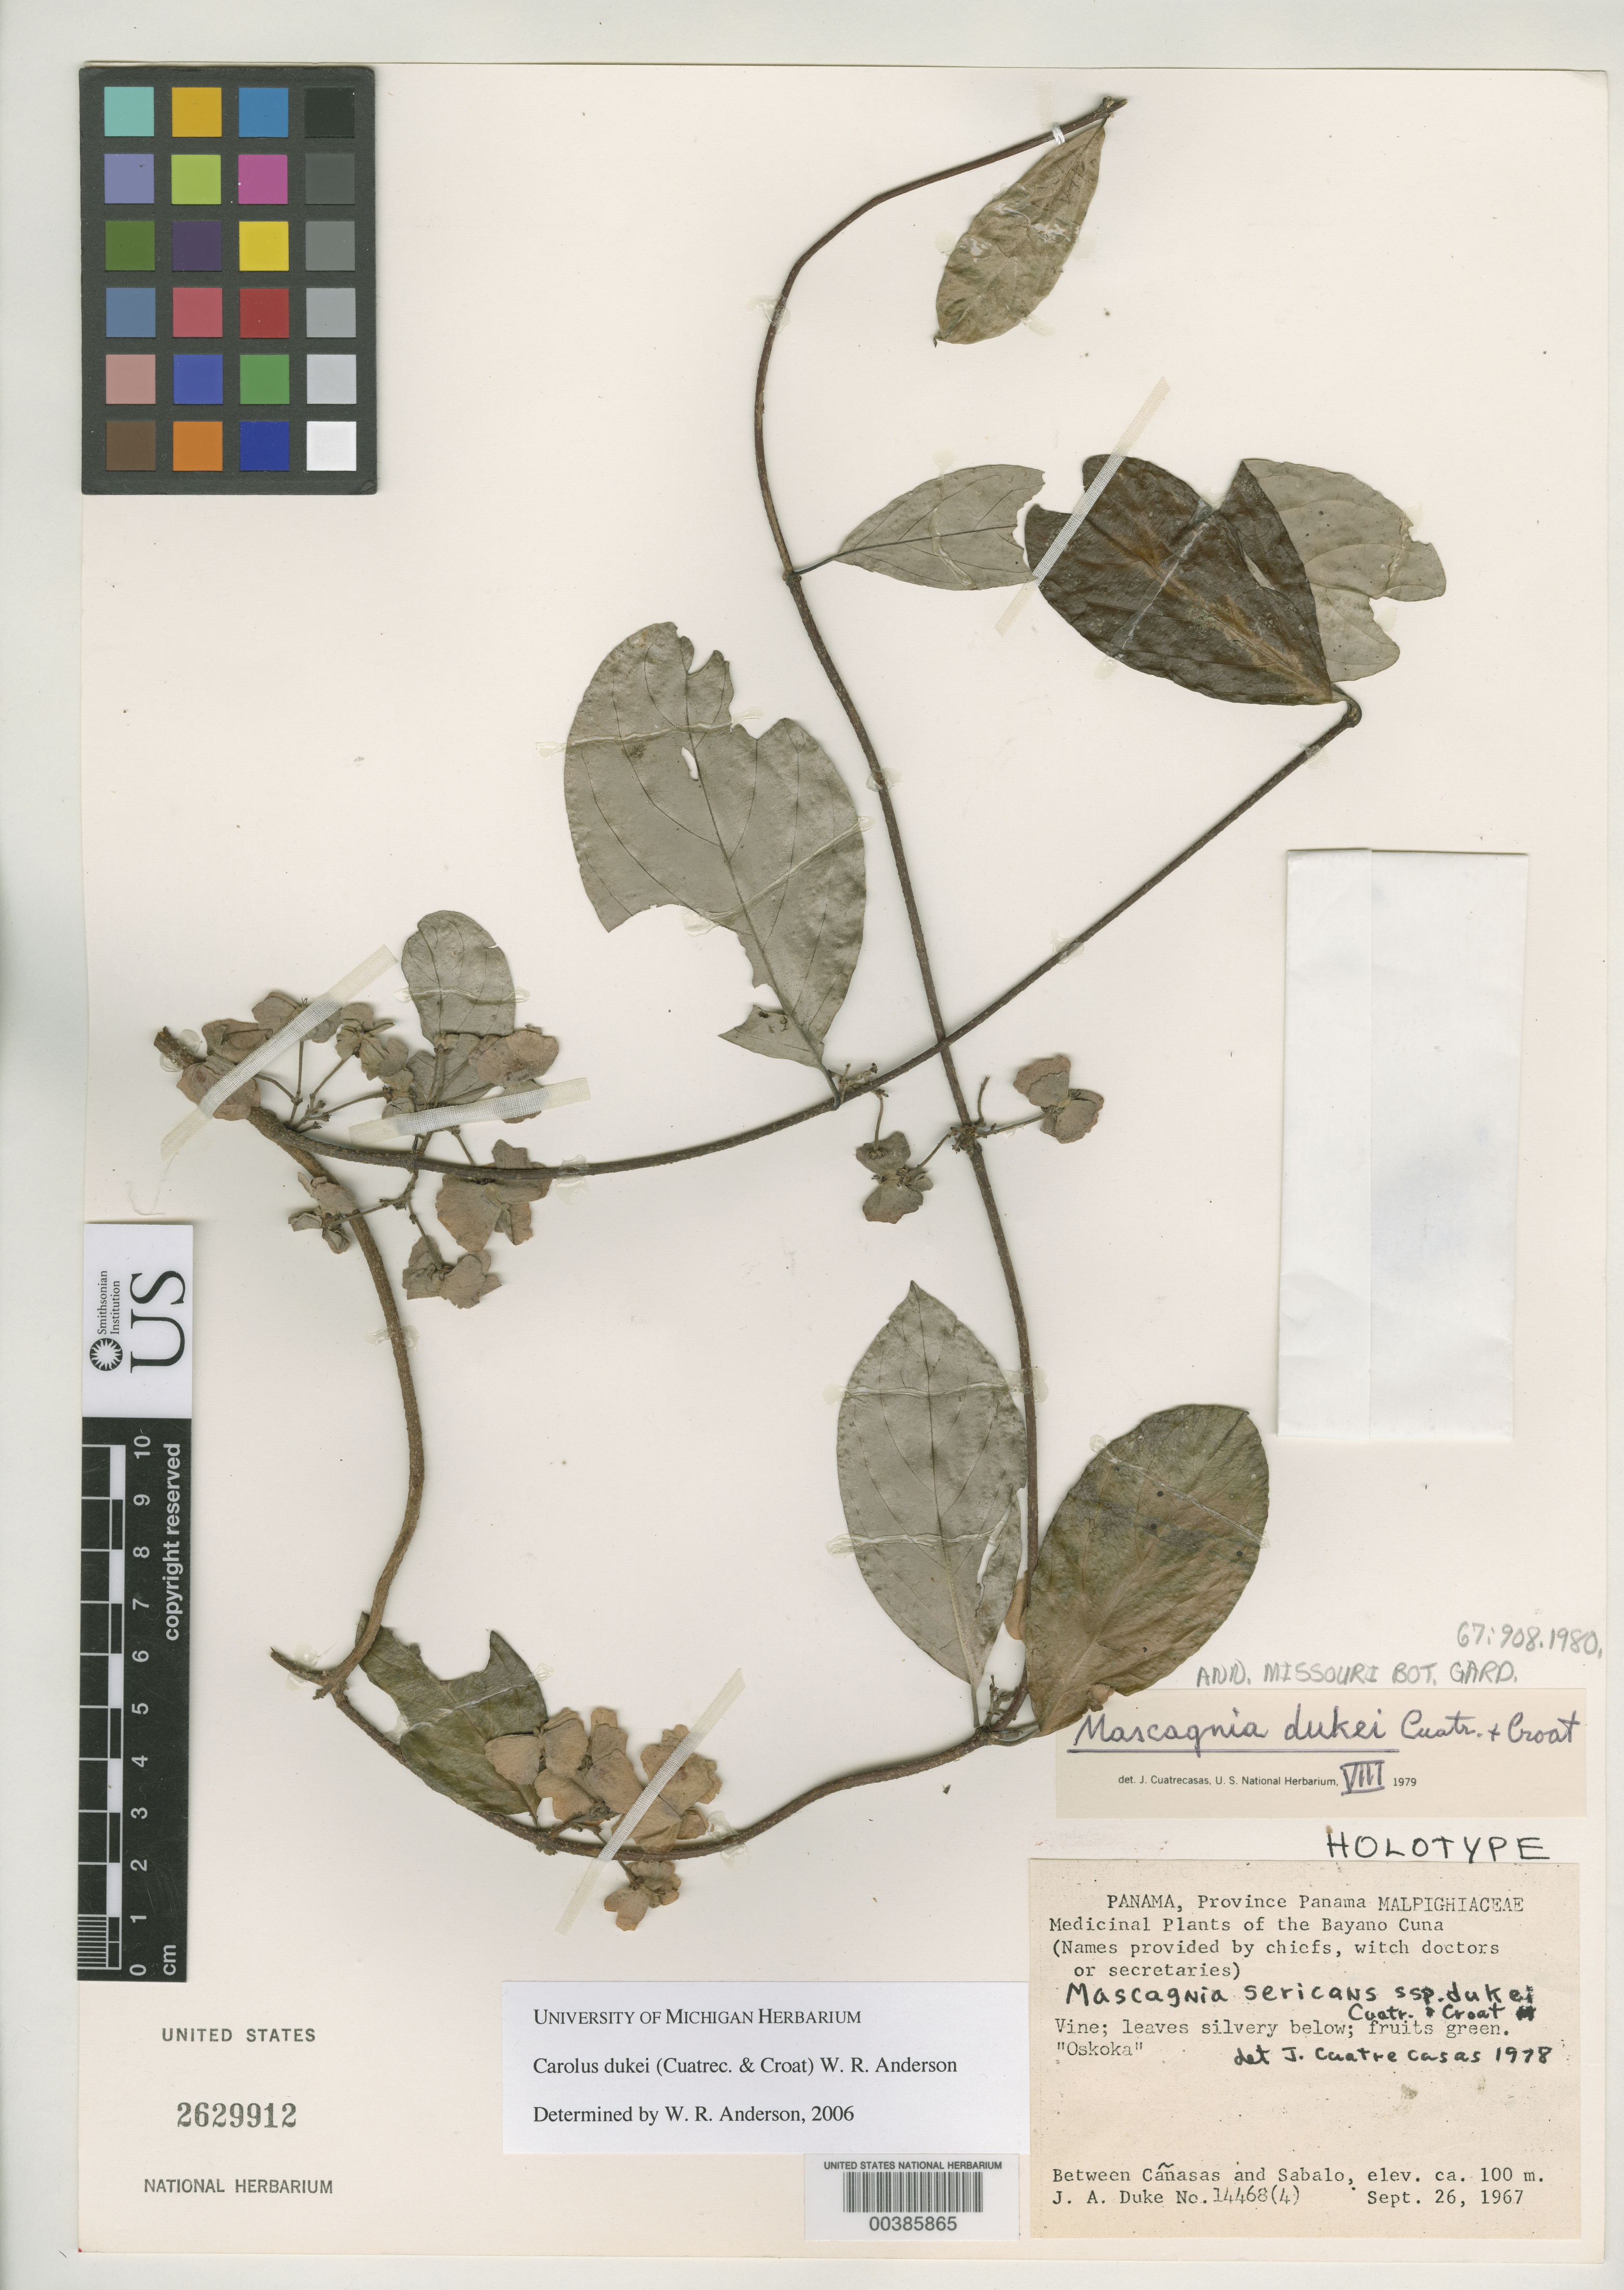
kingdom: Plantae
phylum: Tracheophyta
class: Magnoliopsida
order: Malpighiales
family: Malpighiaceae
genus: Mascagnia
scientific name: Mascagnia dukei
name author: Cuatrec. & Croat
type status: Holotype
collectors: J. A. Duke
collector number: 14468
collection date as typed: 26 Sep 1967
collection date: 1967-09-26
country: Panama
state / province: Panamá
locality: Betweeen Canasas & Sabalo, Bayano Cuna.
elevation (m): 100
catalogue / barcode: US 2629912